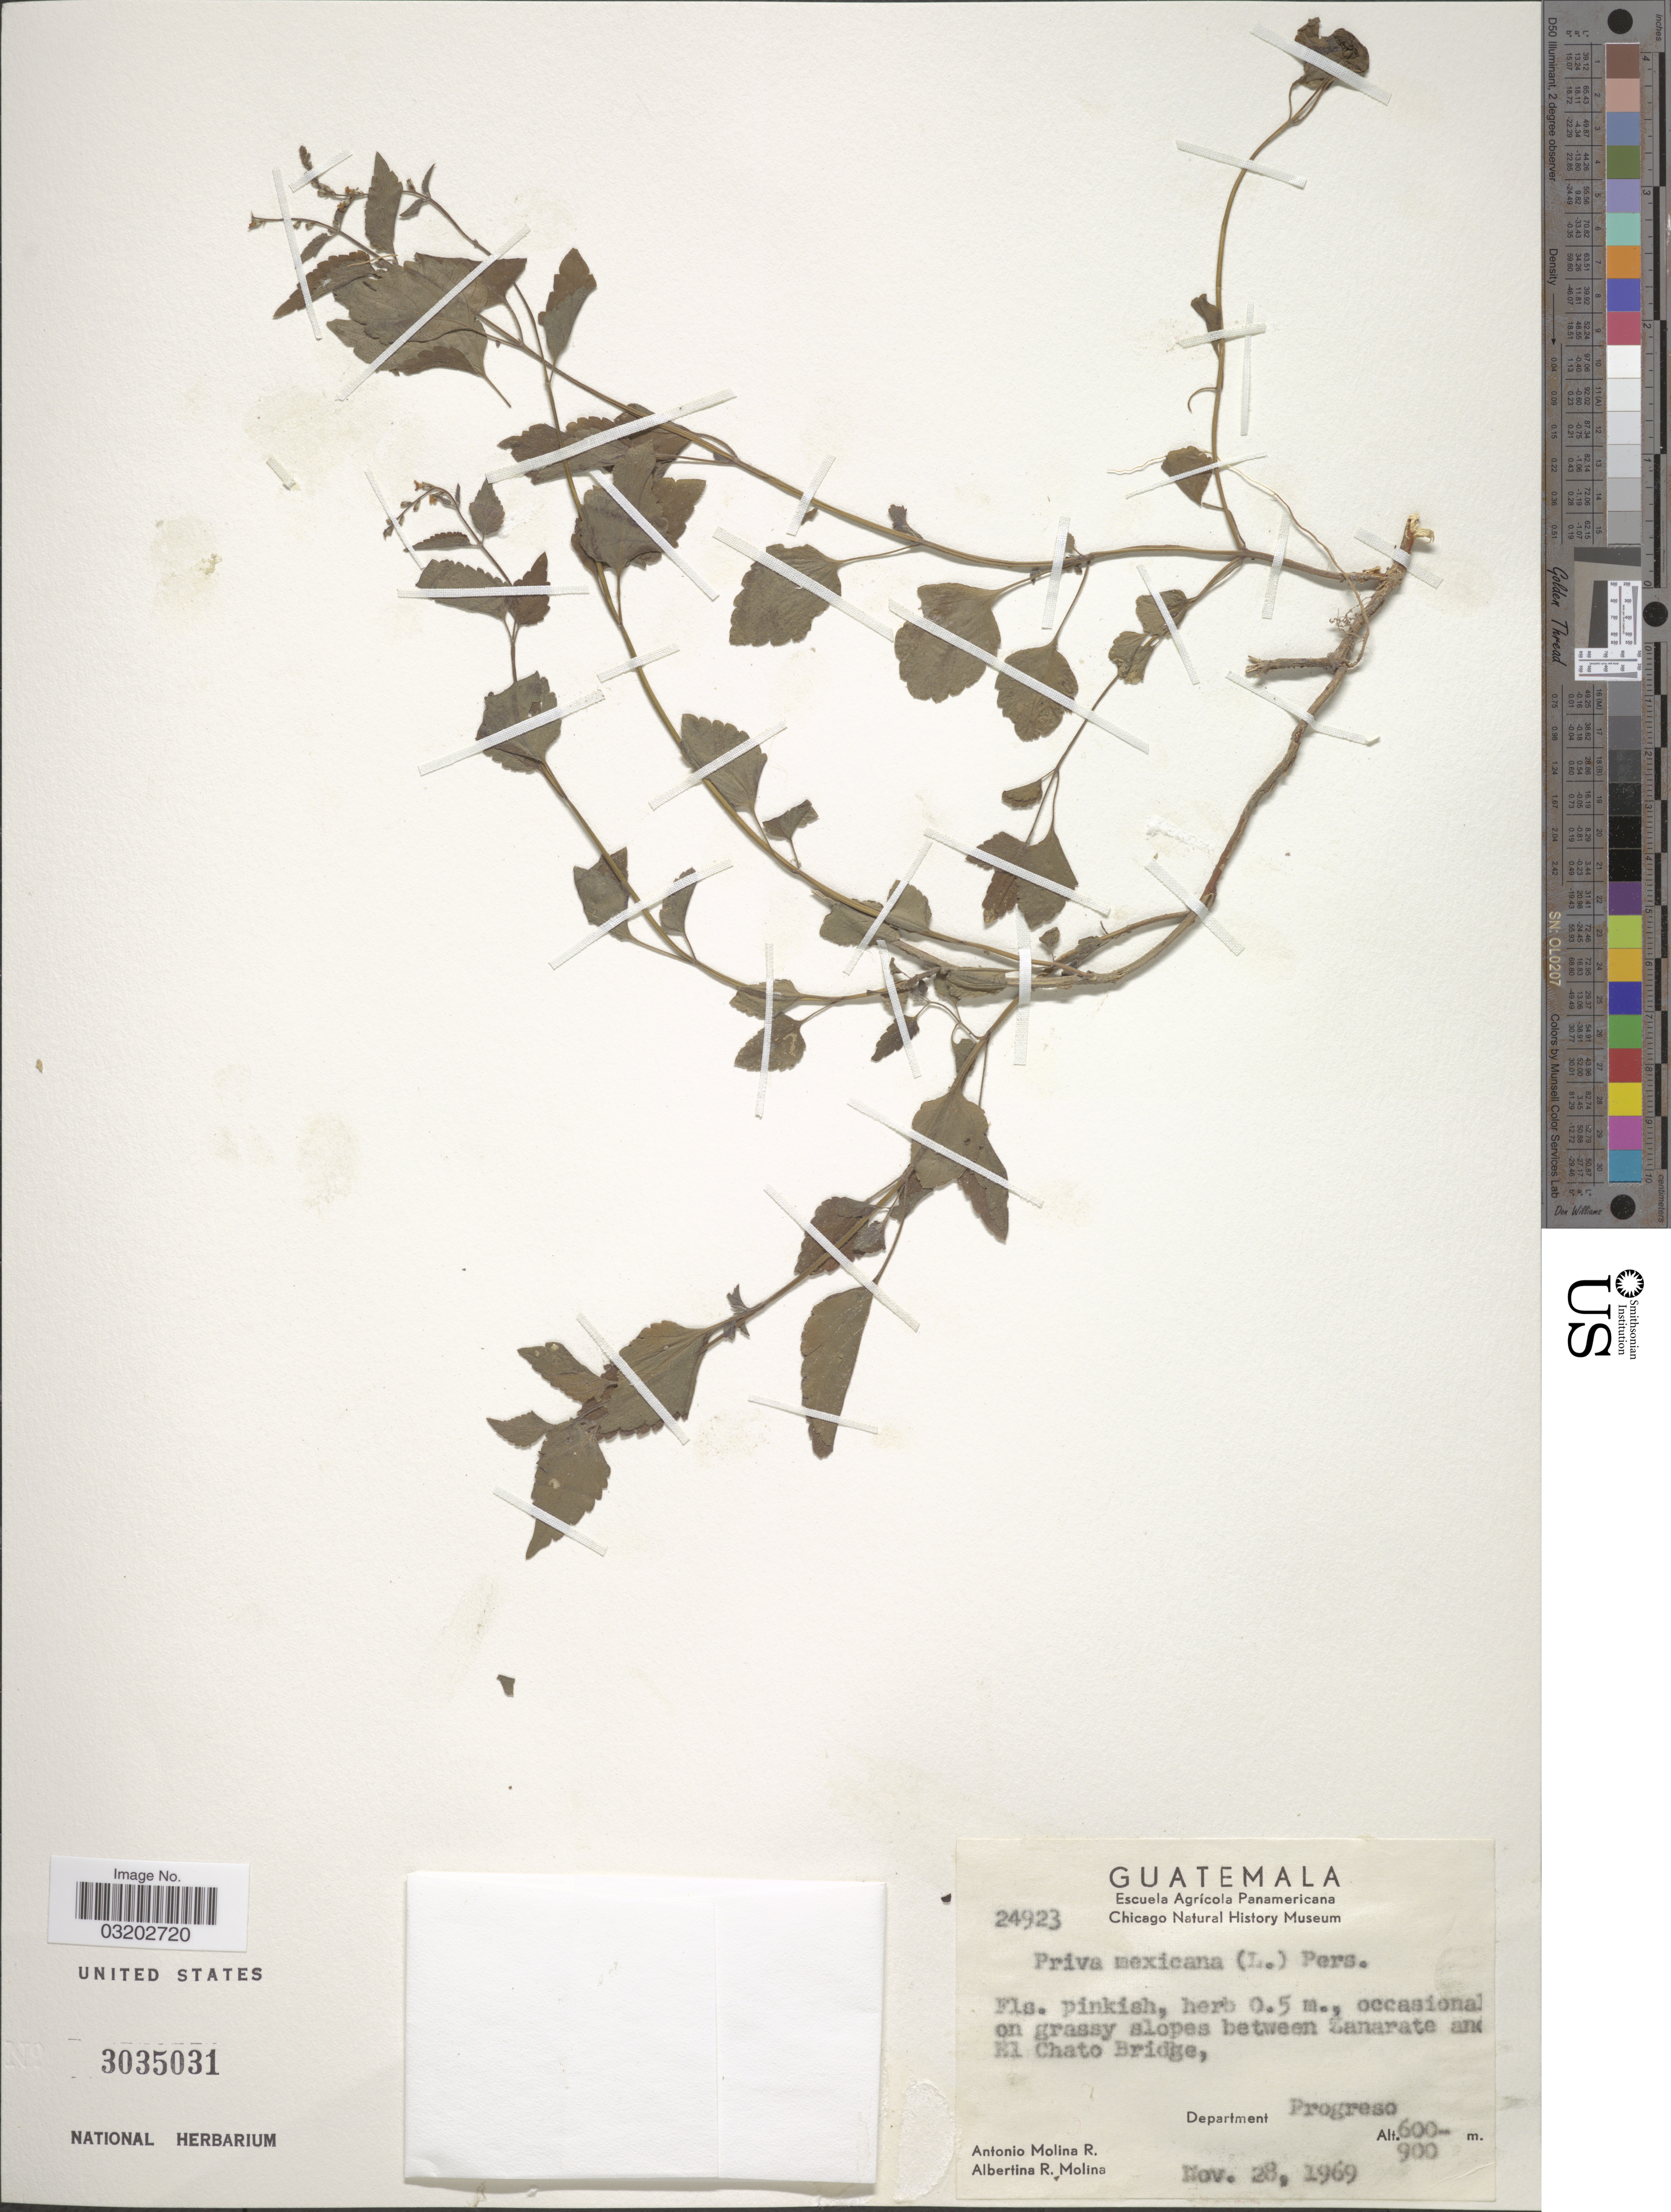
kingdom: Plantae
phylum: Tracheophyta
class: Magnoliopsida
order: Lamiales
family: Verbenaceae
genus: Priva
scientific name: Priva mexicana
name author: (L.) Pers.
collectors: A. Molina R. & A. R. Molina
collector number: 24923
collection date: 1969-11-28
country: Guatemala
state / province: El Progreso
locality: Occasional on grassy slopes between Zanarate and El Chato Bridge. Department Progreso.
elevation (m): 600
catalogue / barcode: US 3035031